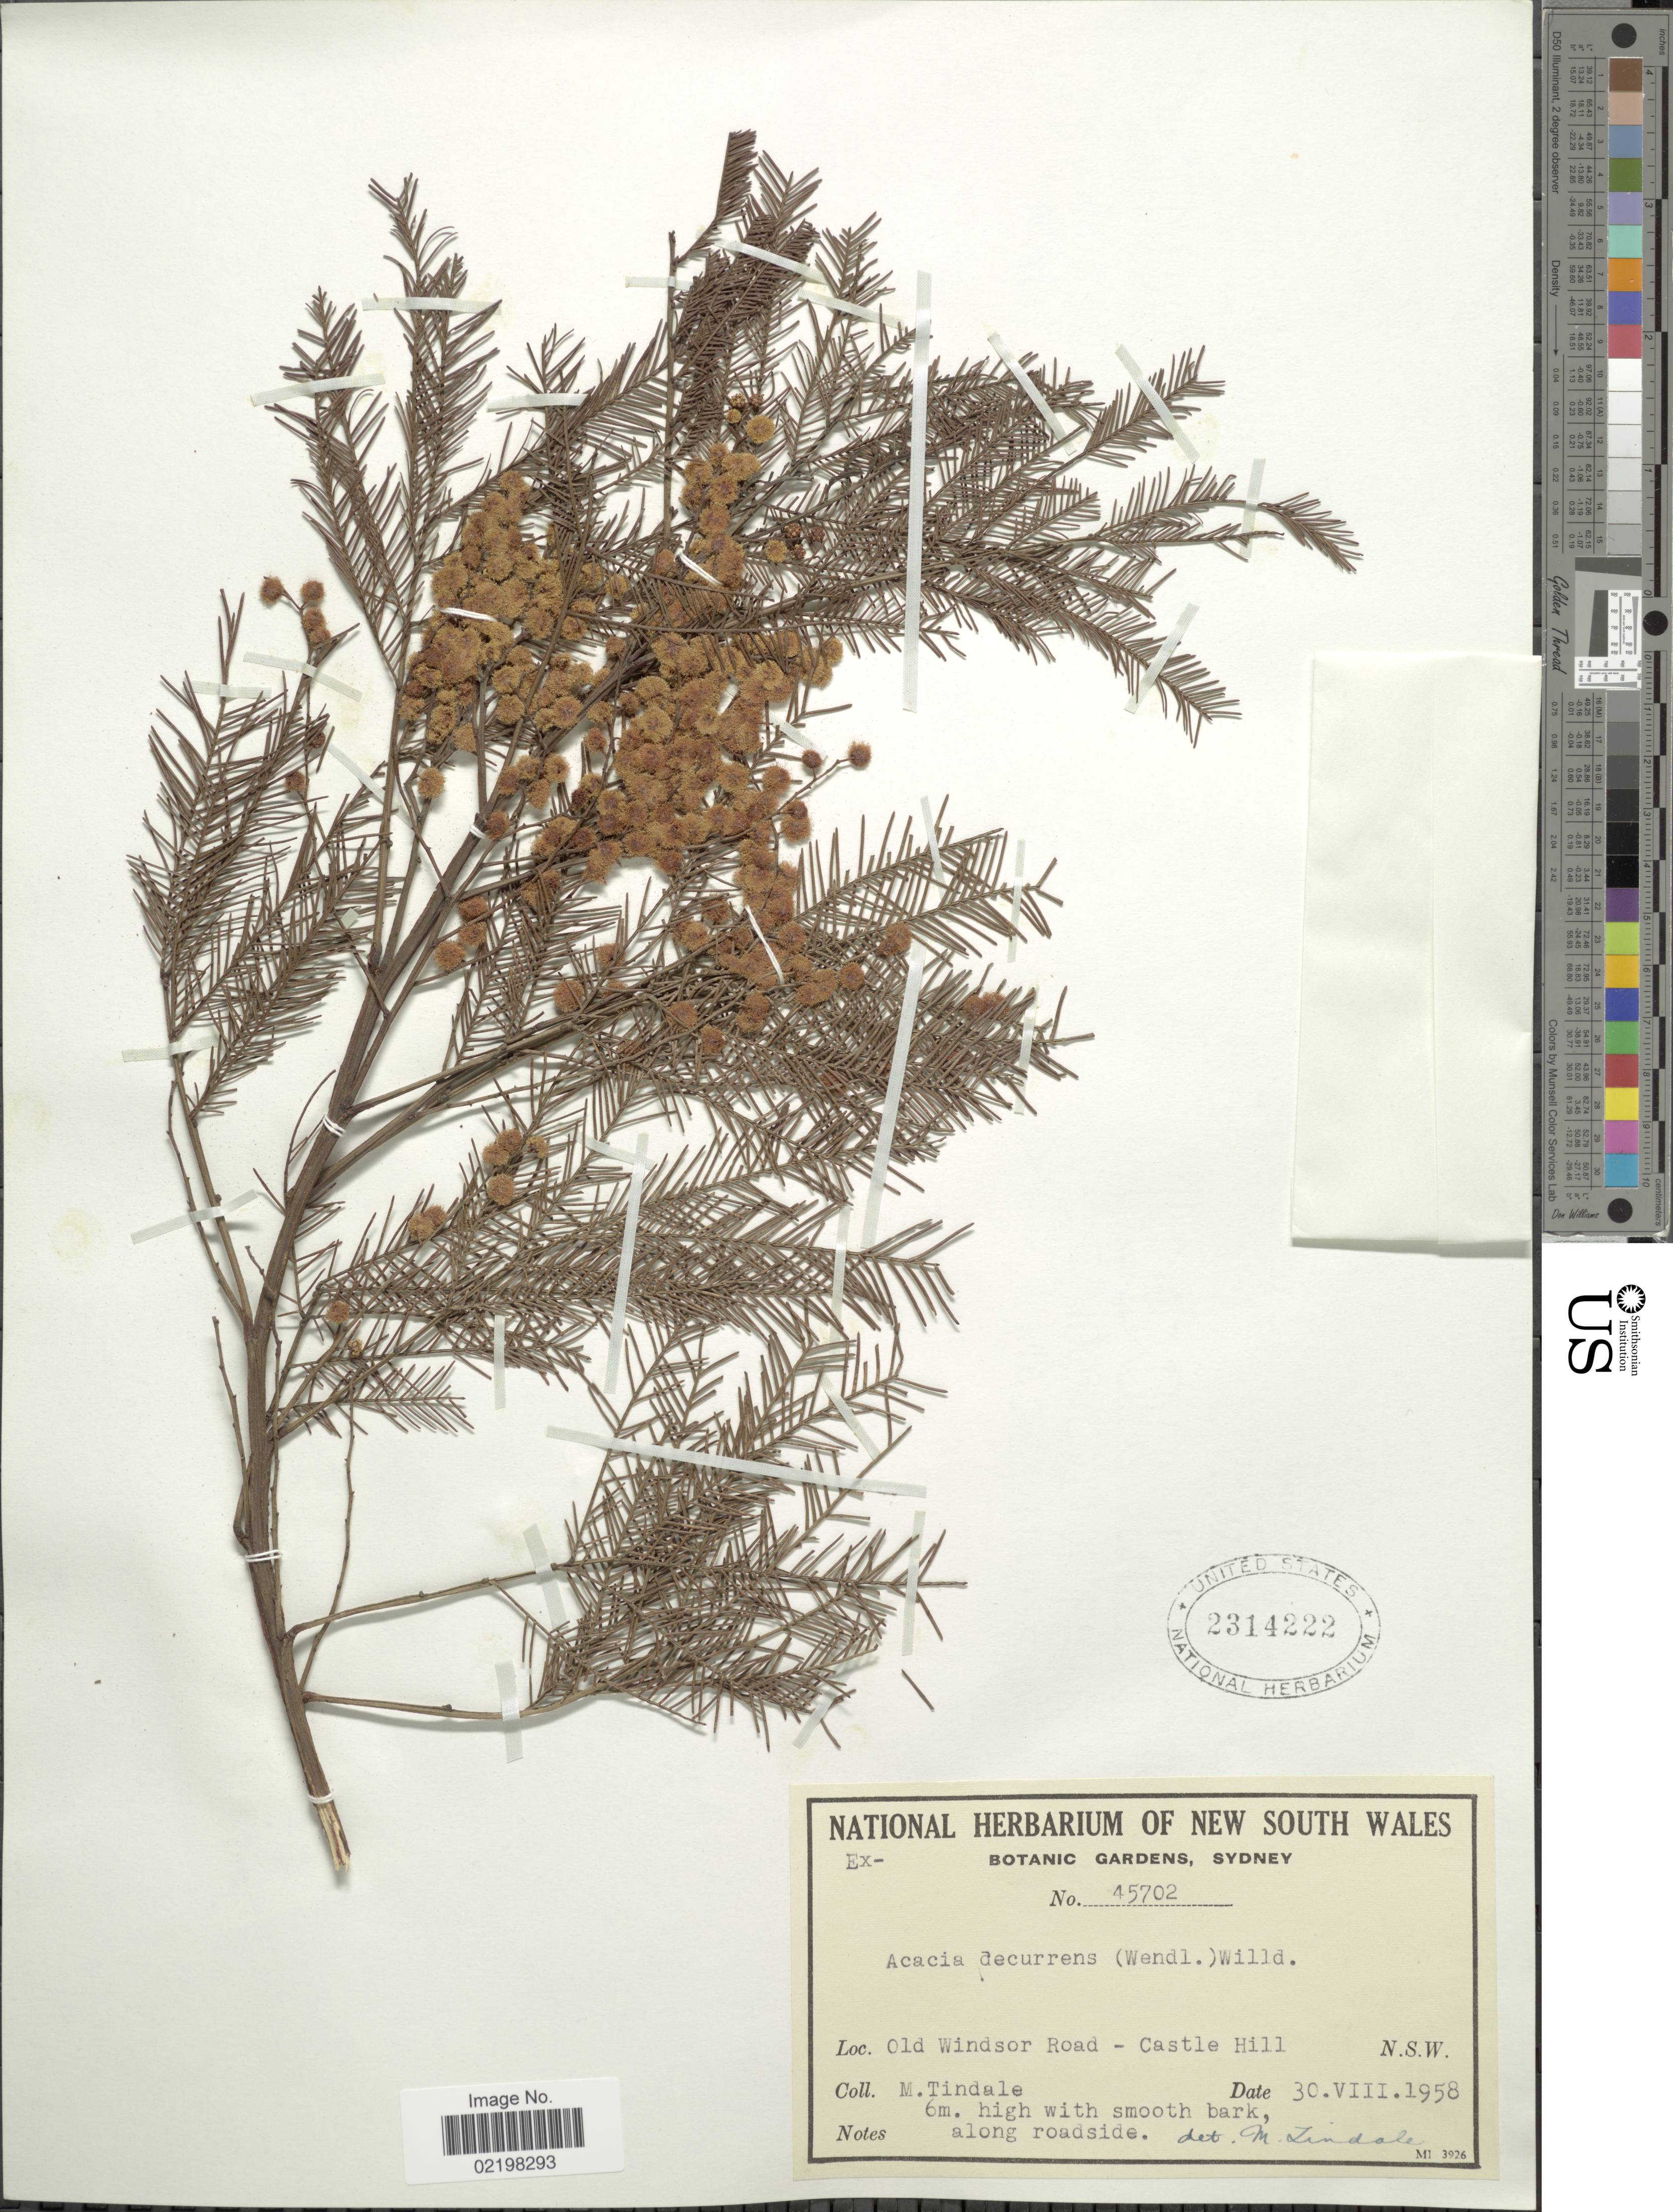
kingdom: Plantae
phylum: Tracheophyta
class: Magnoliopsida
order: Fabales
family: Fabaceae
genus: Acacia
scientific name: Acacia decurrens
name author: (J.C. Wendl.) Willd.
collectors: M. D. Tindale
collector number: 45702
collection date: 1958-08-30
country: Australia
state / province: New South Wales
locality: Old Windsor Road - Castle Hill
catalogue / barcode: US 2314222